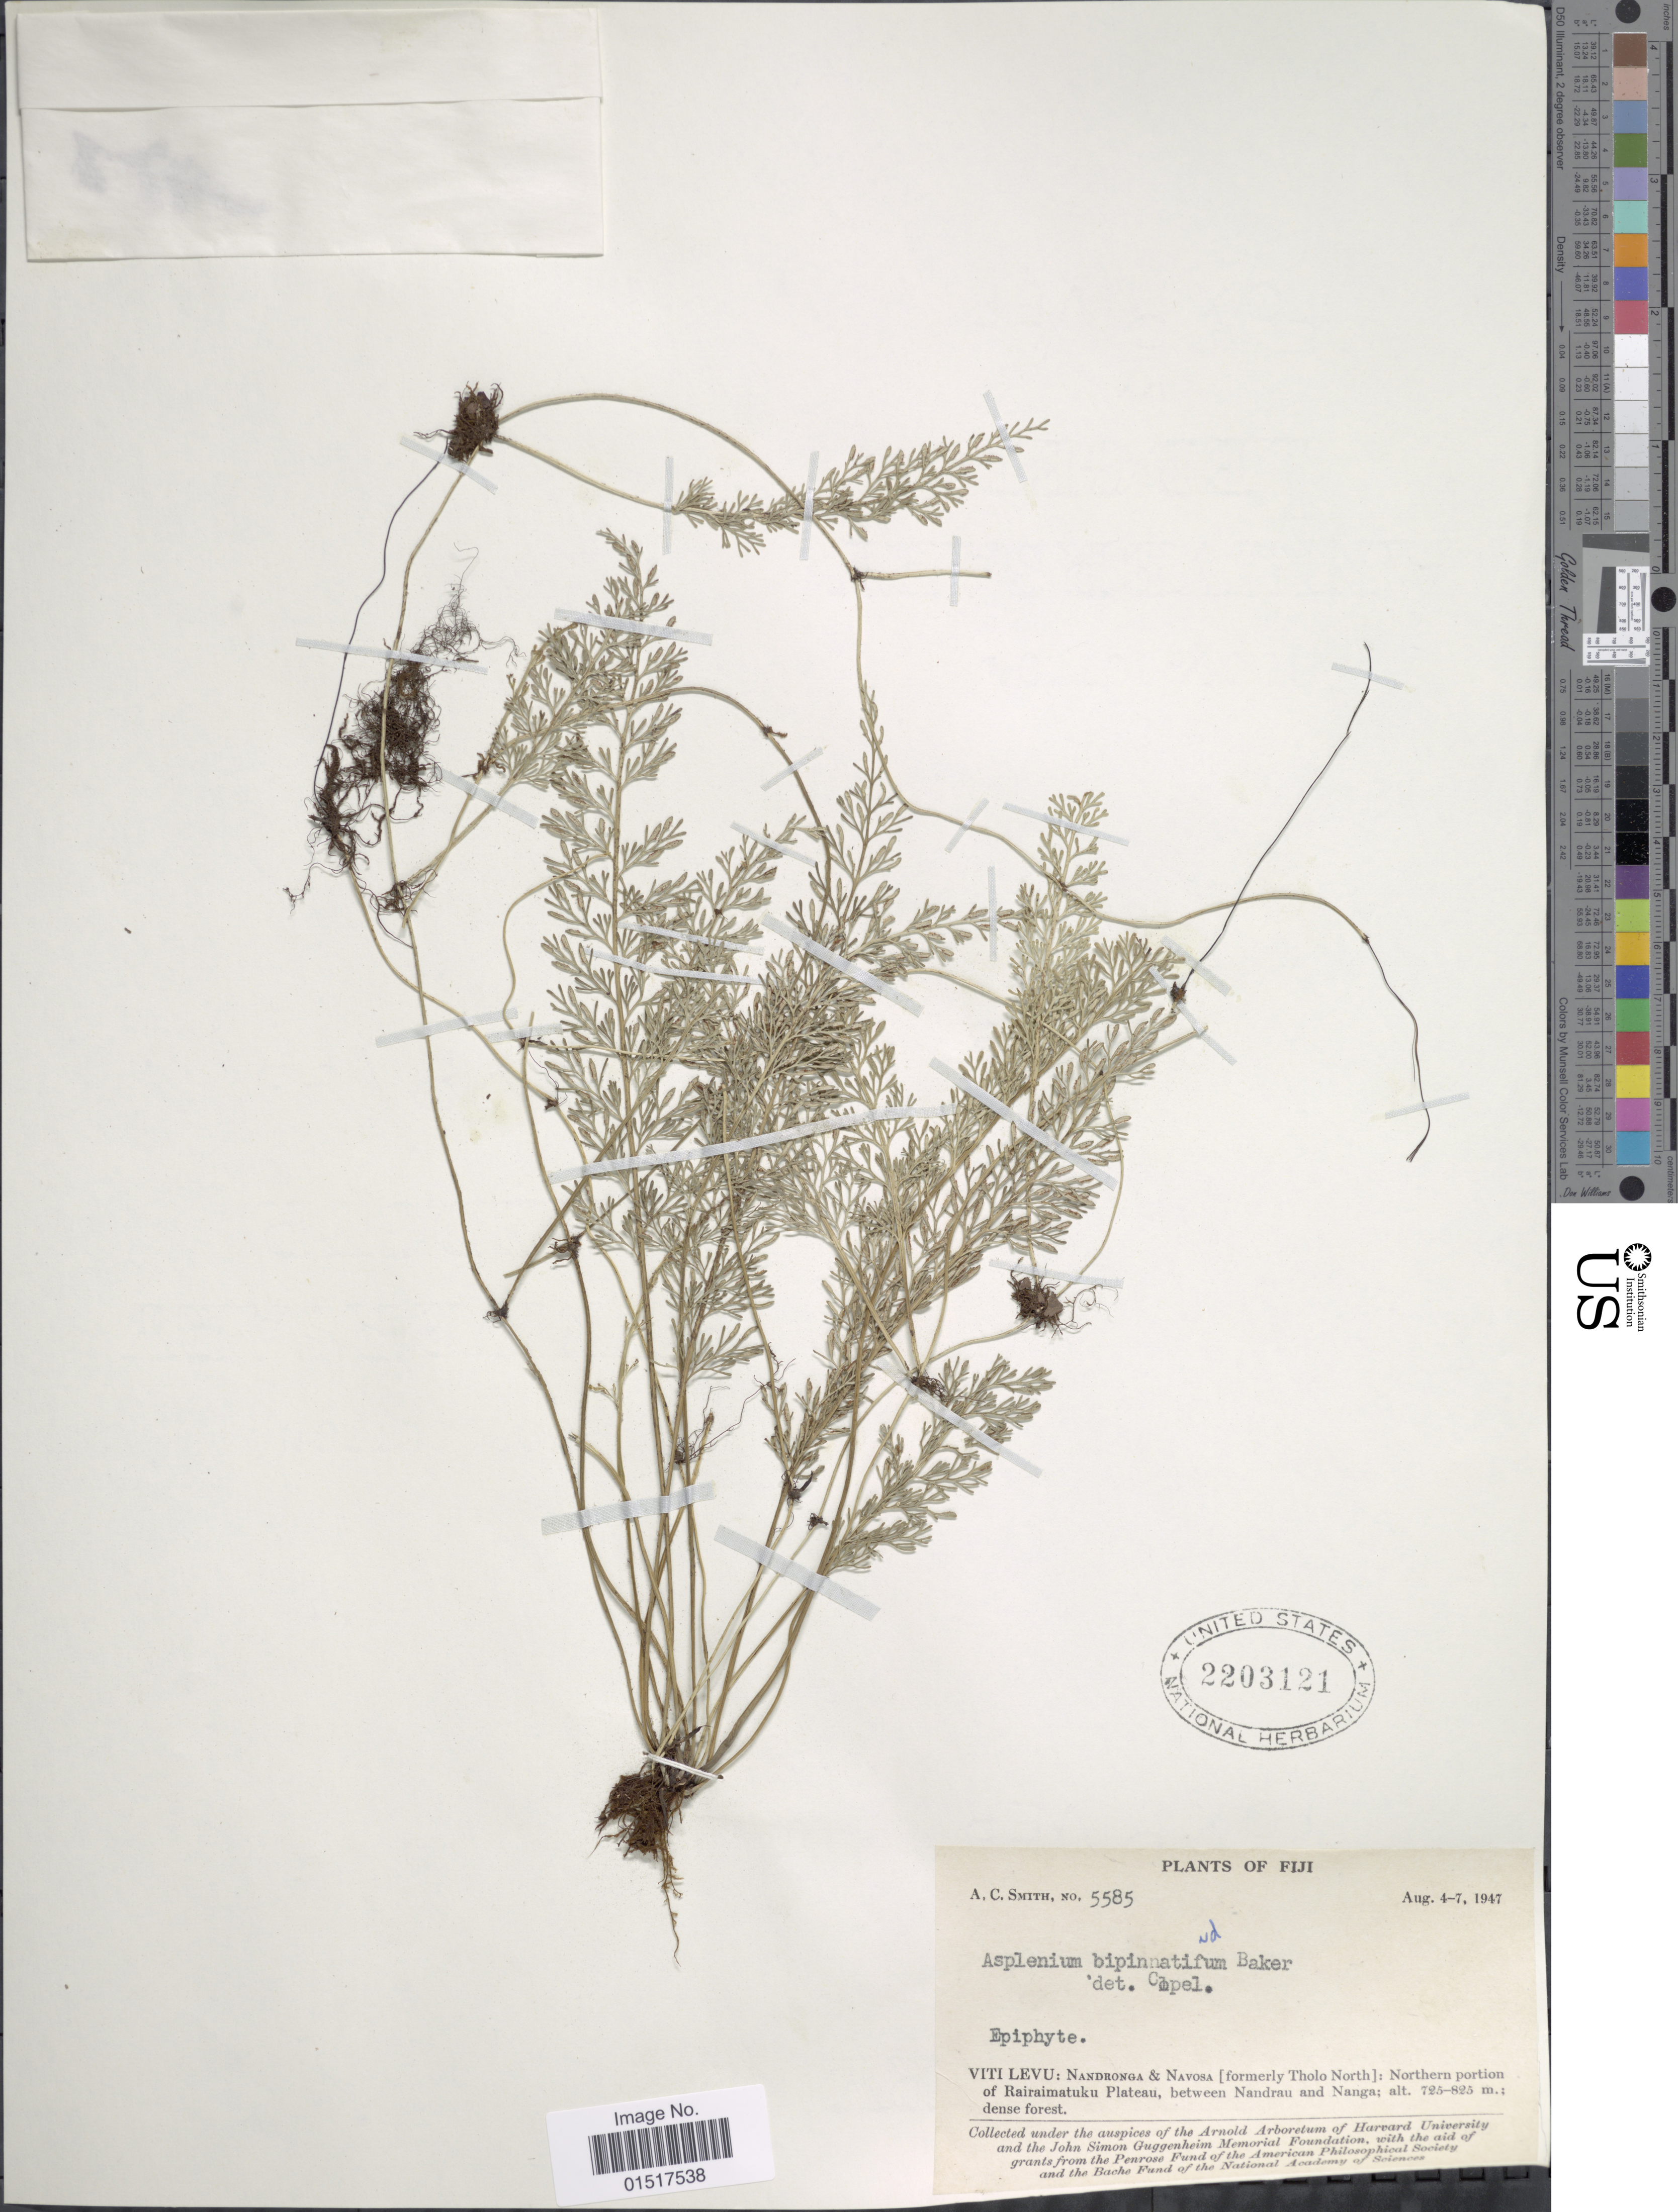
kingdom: Plantae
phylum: Tracheophyta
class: Polypodiopsida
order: Polypodiales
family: Aspleniaceae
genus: Asplenium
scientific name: Asplenium bipinnatifidum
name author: Baker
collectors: A. C. Smith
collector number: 5585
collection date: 1947-08-04/1947-08-07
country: Fiji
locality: Viti Levu: Nandronga & Navosa [formerly Tholo North]: Northern portion of Rairaimatuku Plateau, between Nandrau and Nanga.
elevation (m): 725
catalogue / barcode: US 2203121